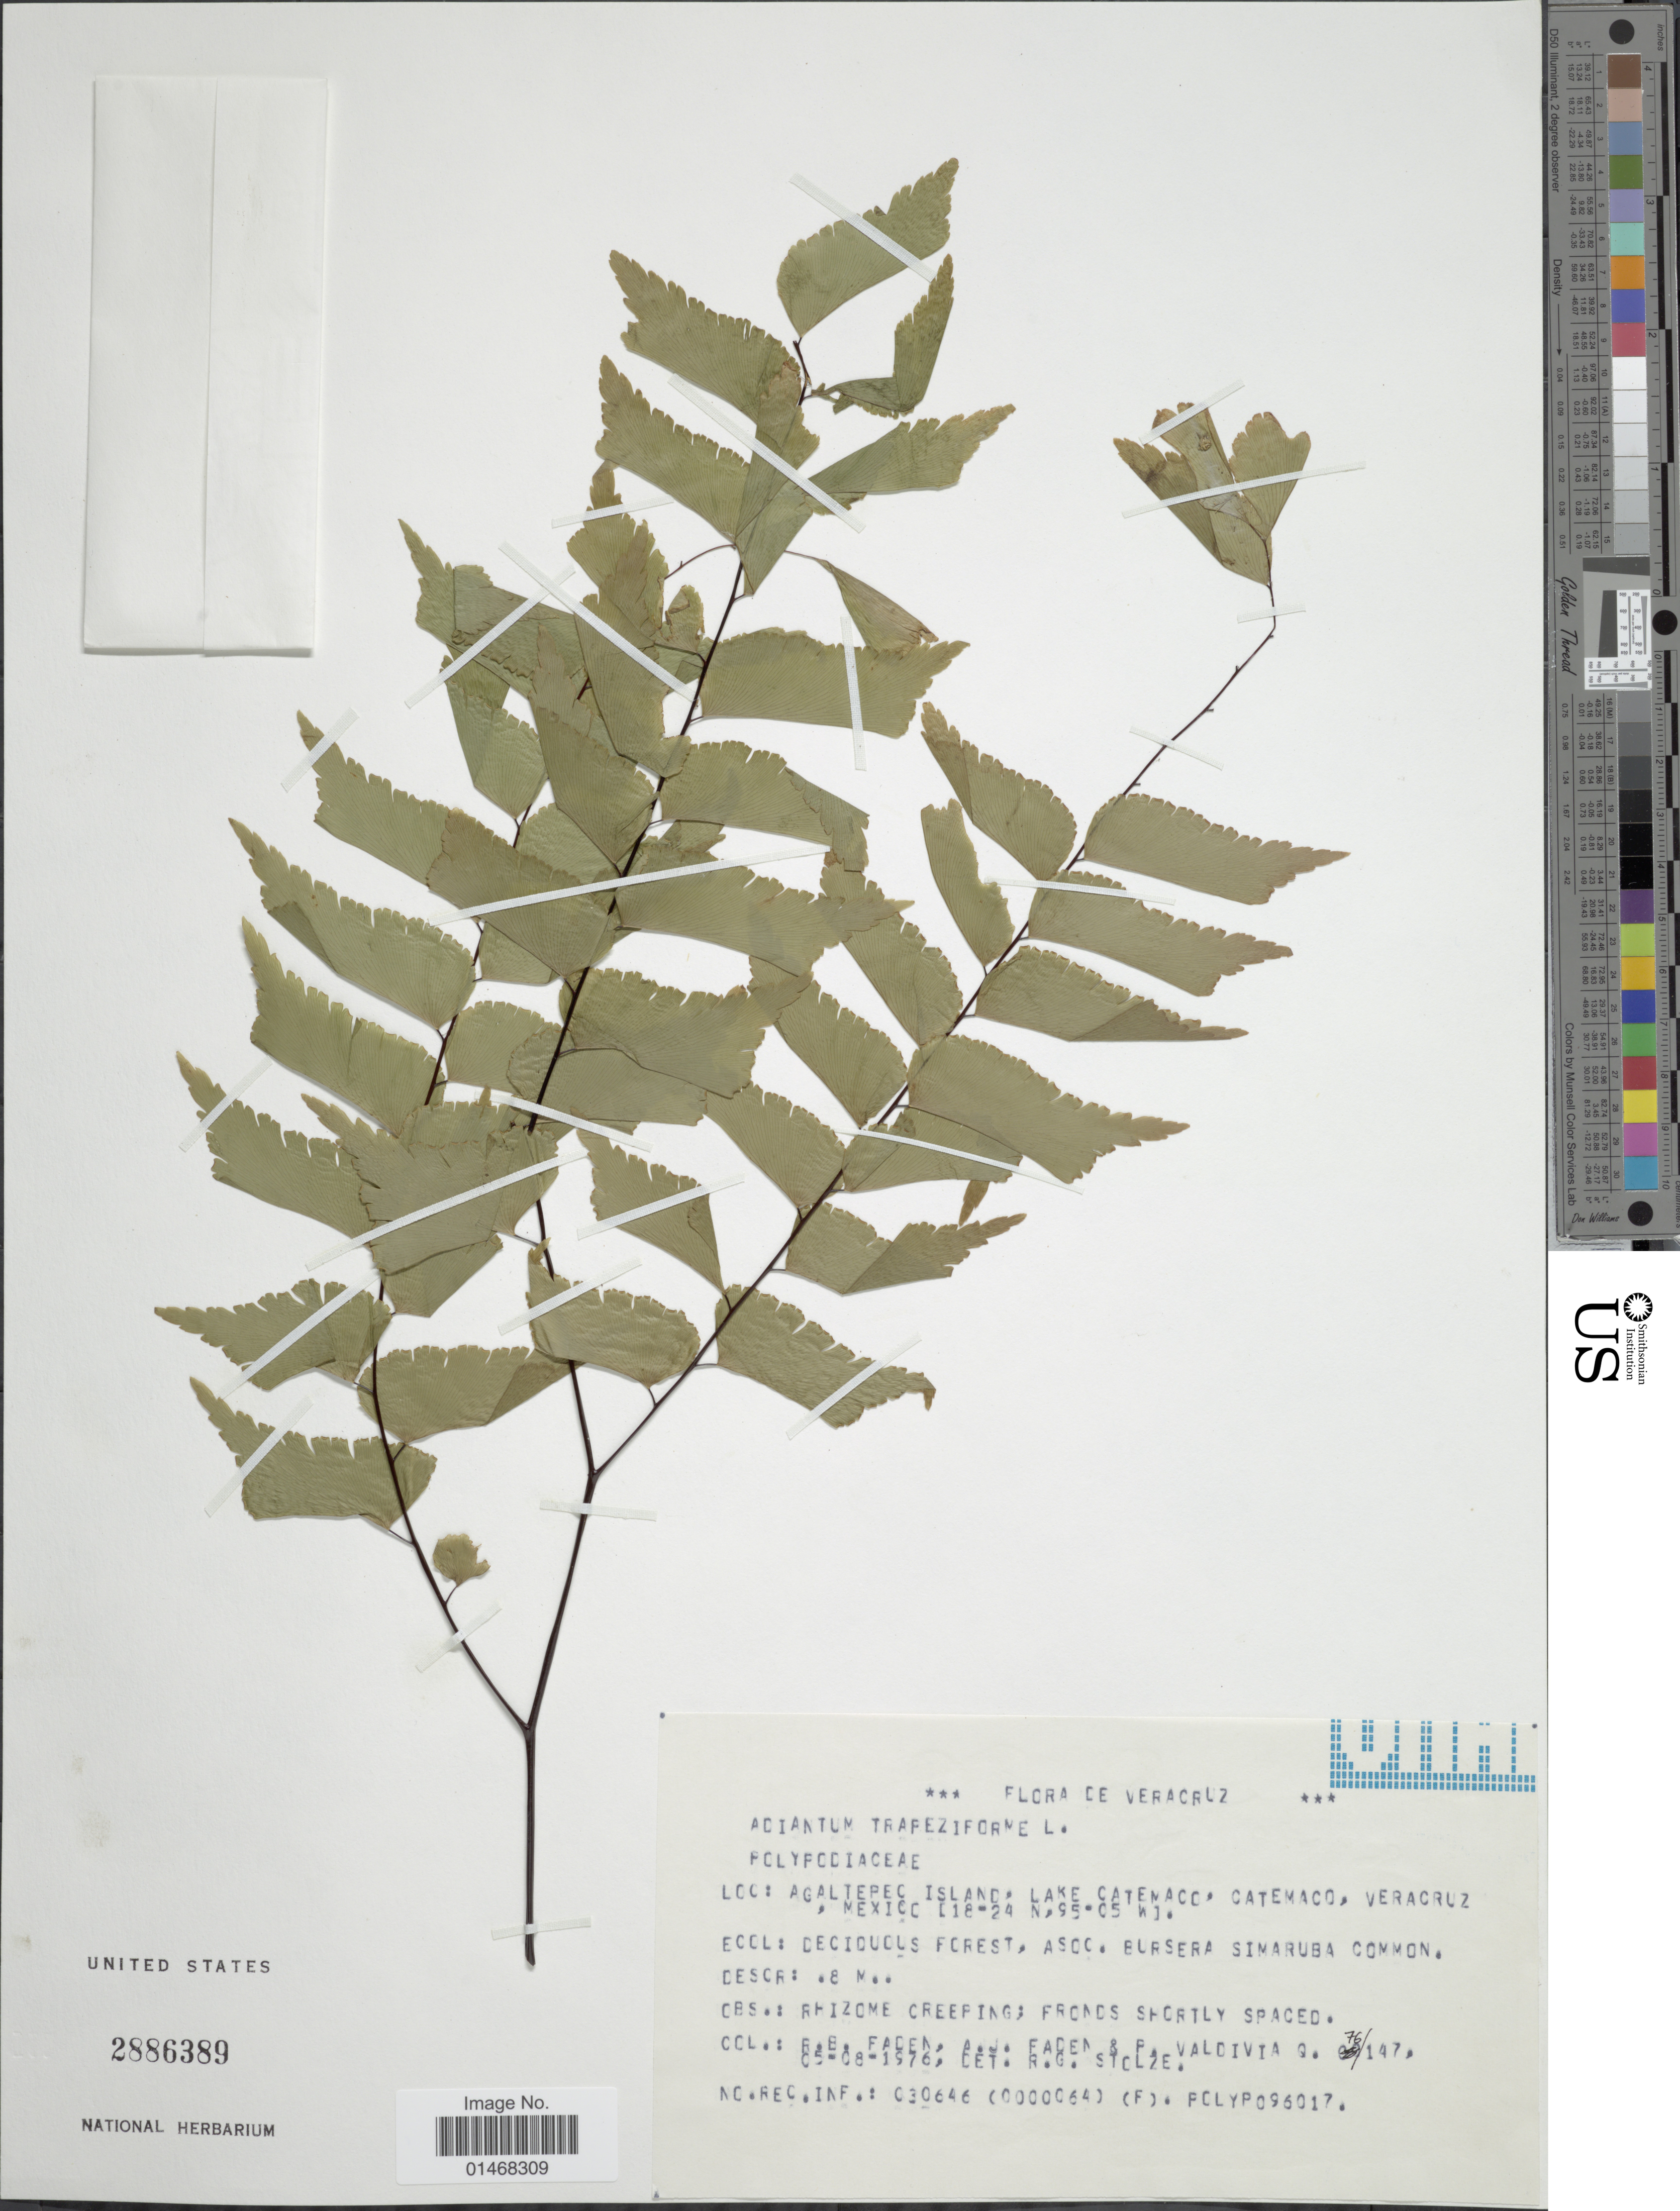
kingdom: Plantae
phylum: Tracheophyta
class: Polypodiopsida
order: Polypodiales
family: Pteridaceae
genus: Adiantum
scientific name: Adiantum trapeziforme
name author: L.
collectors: R. B. Faden, A. J. Faden & P. Valdiva Q.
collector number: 76/147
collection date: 1976-08-05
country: Mexico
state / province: Veracruz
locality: Agaltepec Island, lake Catemaco, Vera Cruz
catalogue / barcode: US 2886389